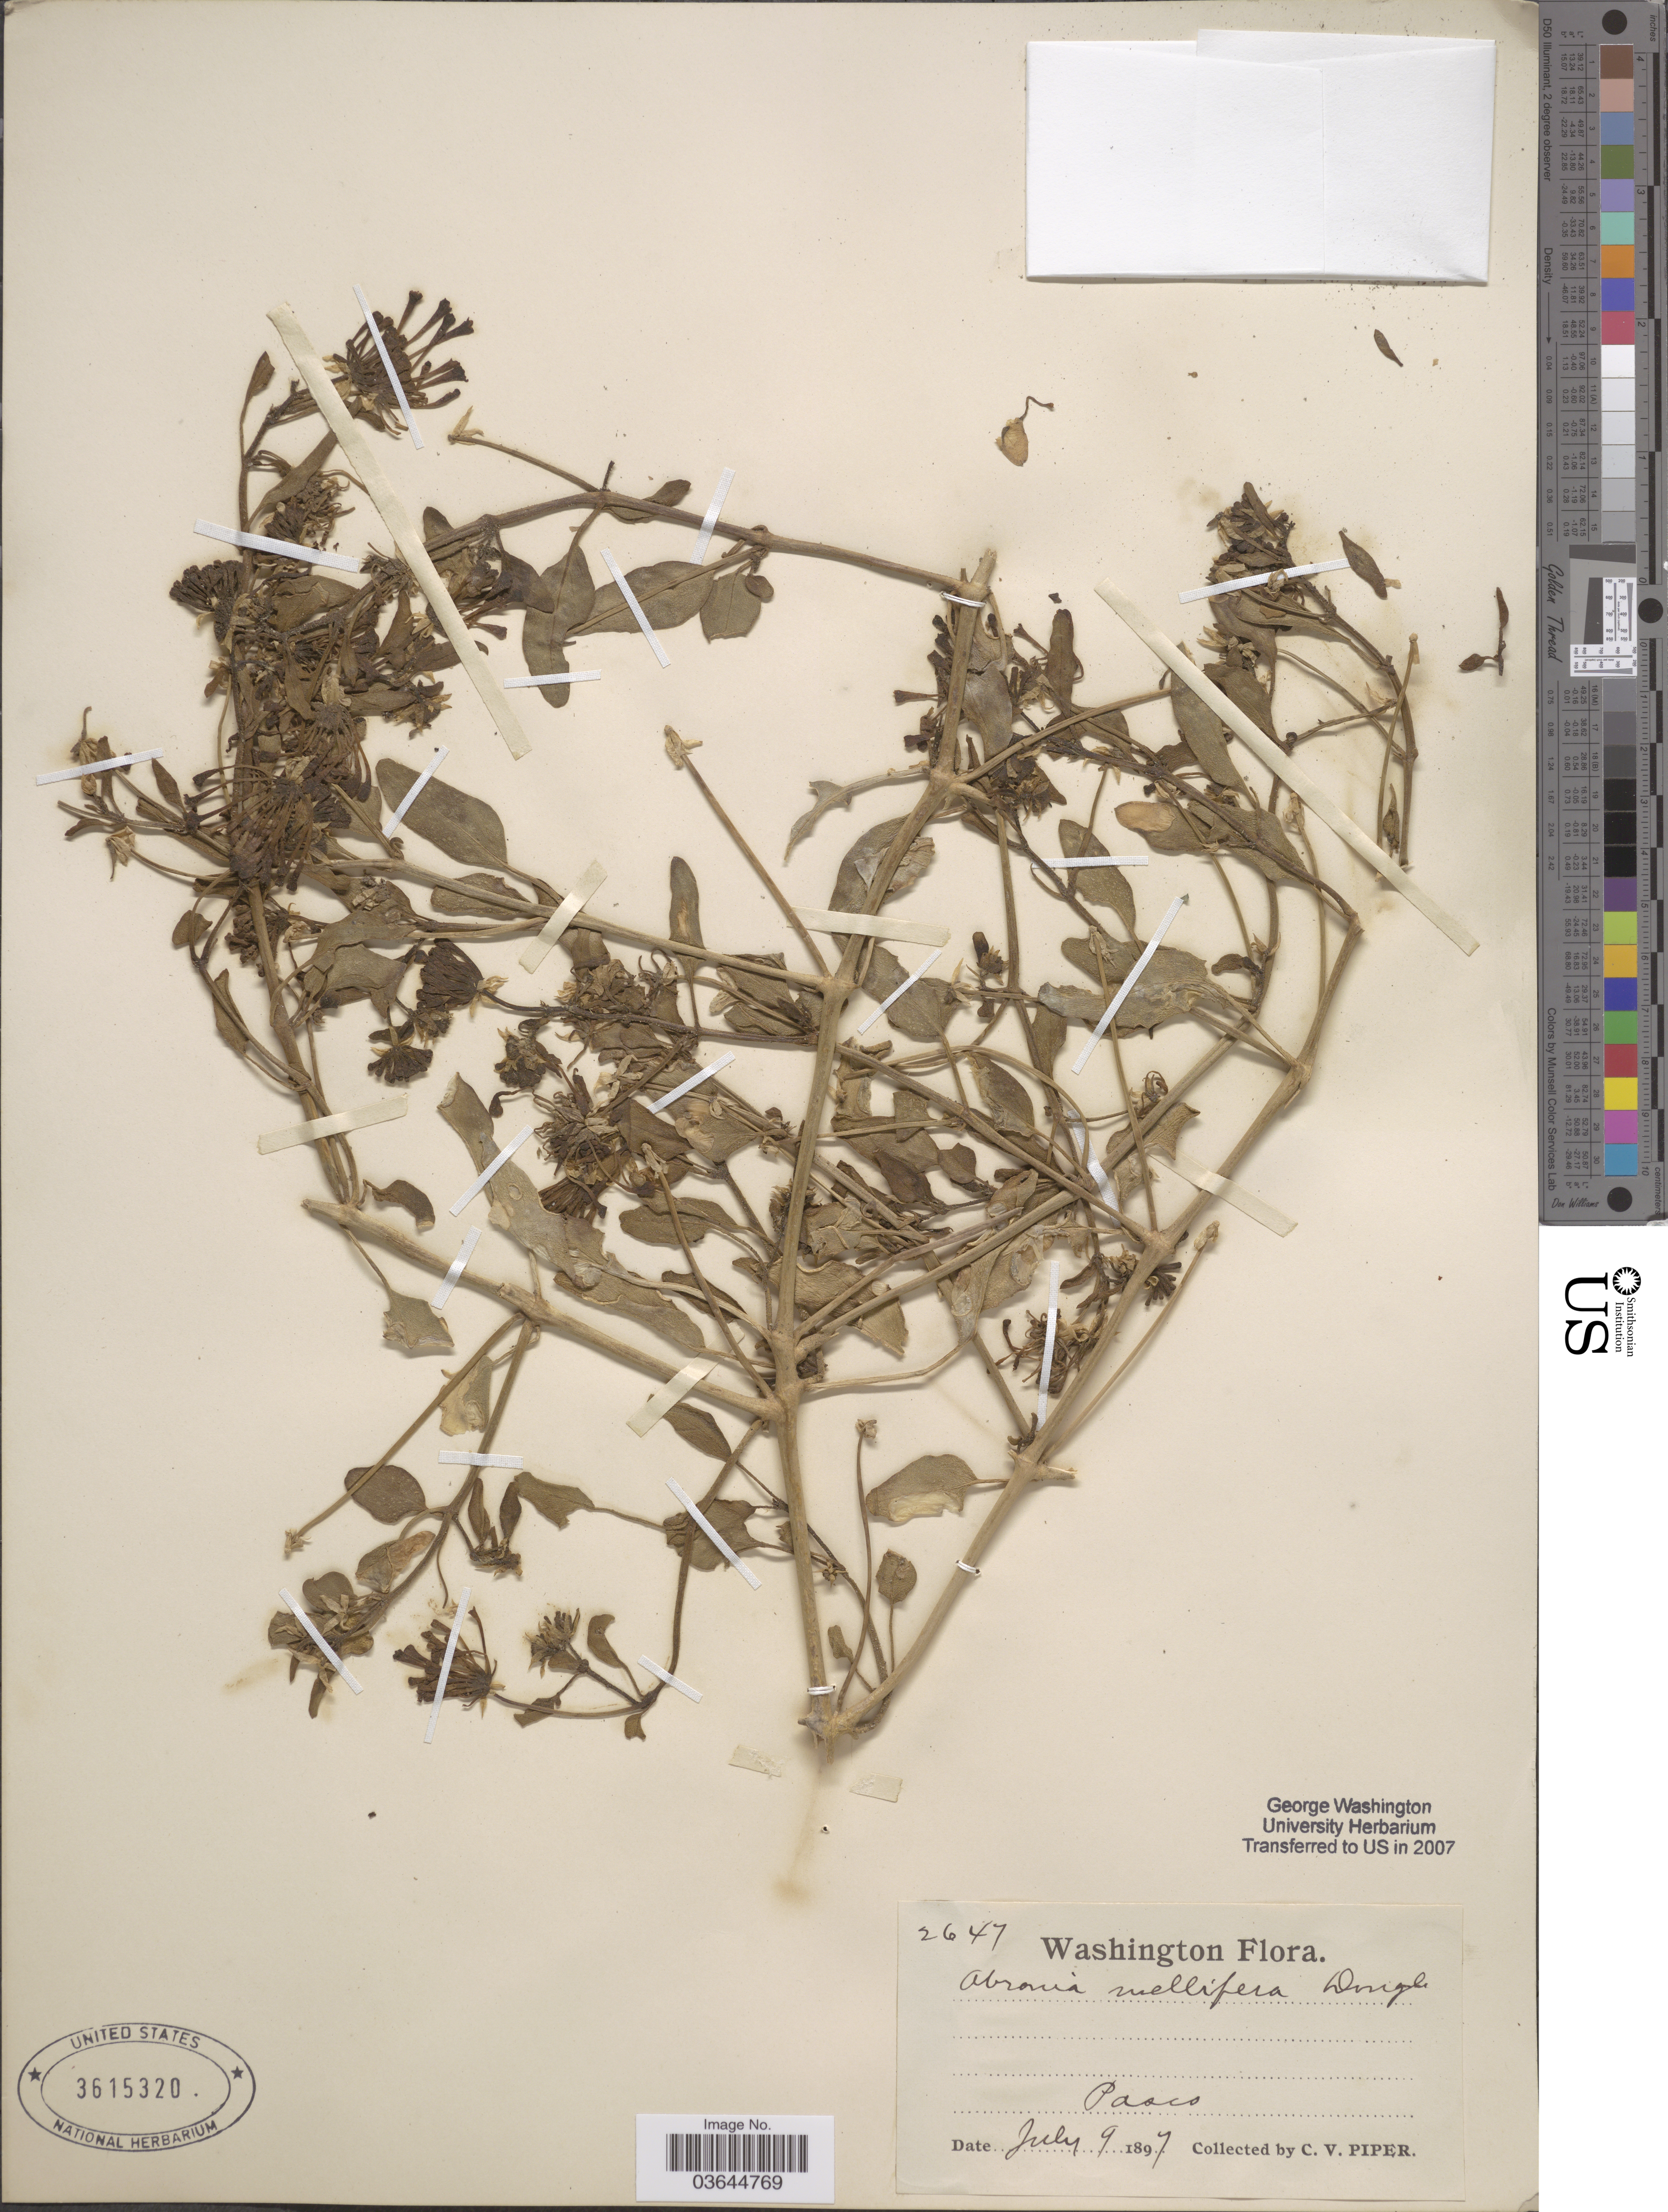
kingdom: Plantae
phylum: Tracheophyta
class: Magnoliopsida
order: Caryophyllales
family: Nyctaginaceae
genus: Abronia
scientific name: Abronia mellifera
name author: Douglas ex Hook.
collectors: C. V. Piper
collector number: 2647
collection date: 1897-07-09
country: United States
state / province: Washington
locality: Pasco.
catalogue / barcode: US 3615320